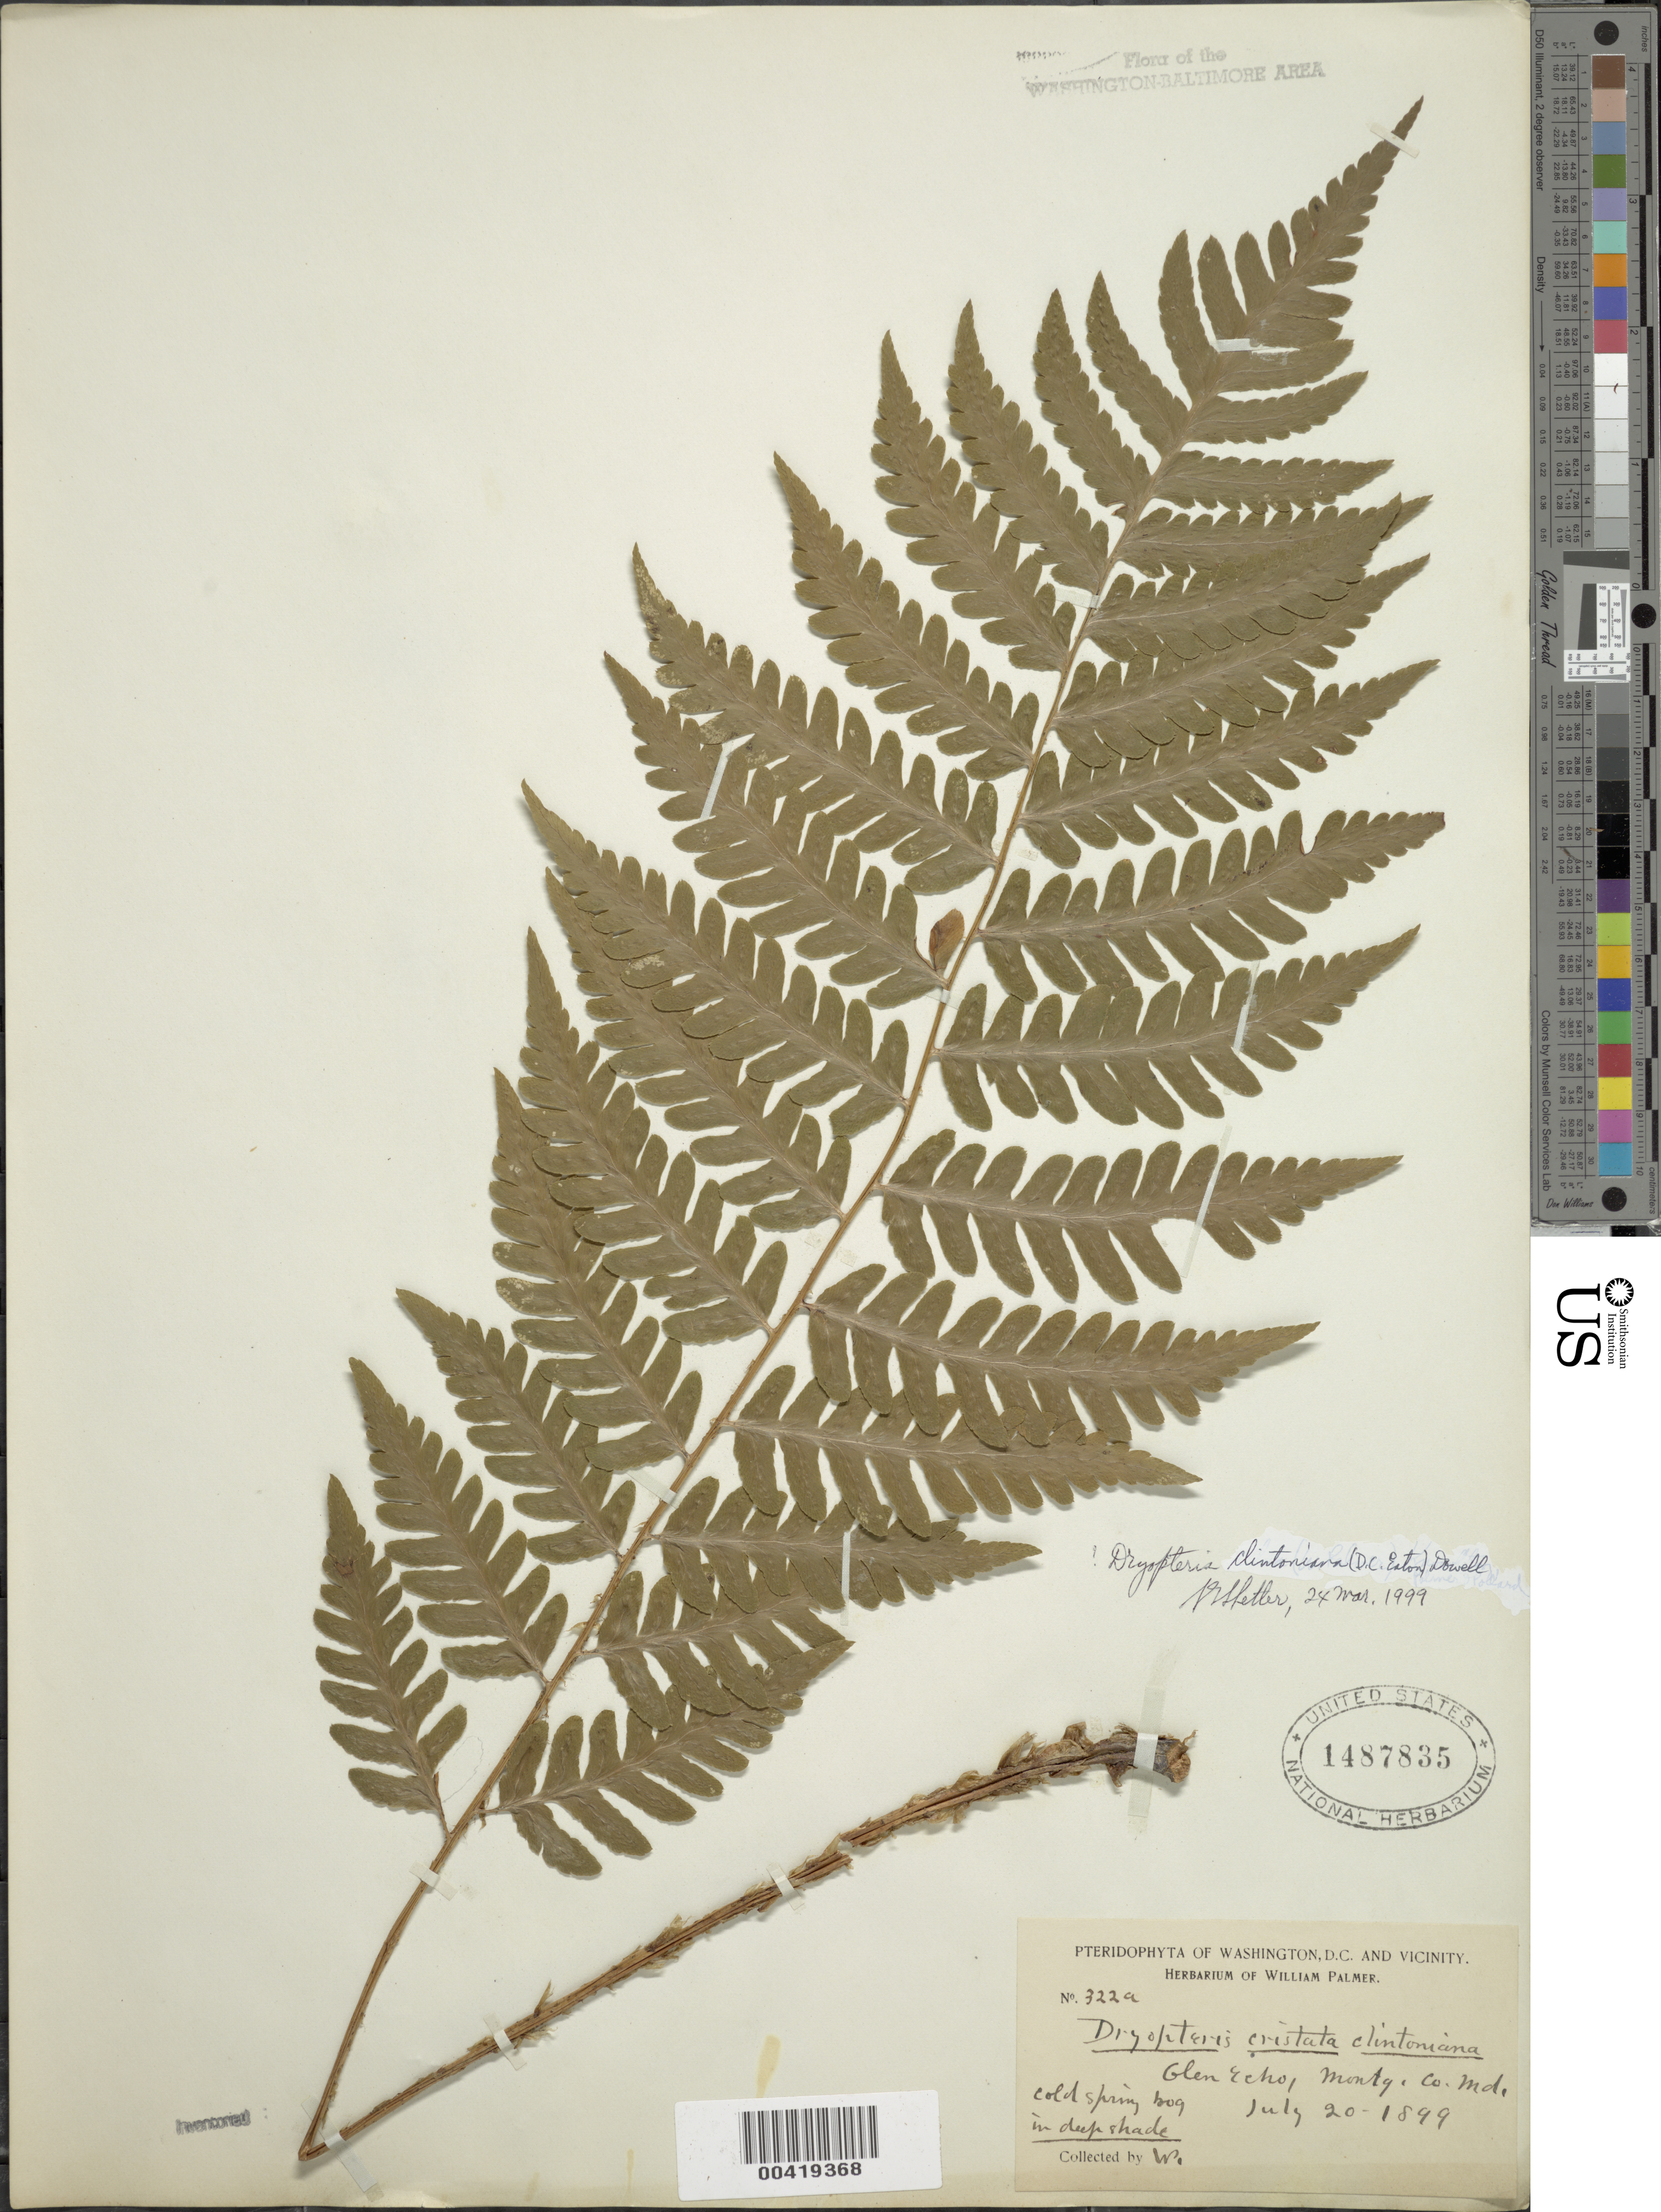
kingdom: Plantae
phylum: Tracheophyta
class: Polypodiopsida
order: Polypodiales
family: Dryopteridaceae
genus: Dryopteris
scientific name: Dryopteris clintoniana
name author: (D.C. Eaton) Dowell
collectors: W. Palmer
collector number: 322A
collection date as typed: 20 Jul 1899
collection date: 1899-07-20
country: United States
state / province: Maryland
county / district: Montgomery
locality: Glen Echo C. & O. Canal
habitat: Cold spring bog in deep shade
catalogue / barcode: US 1487835